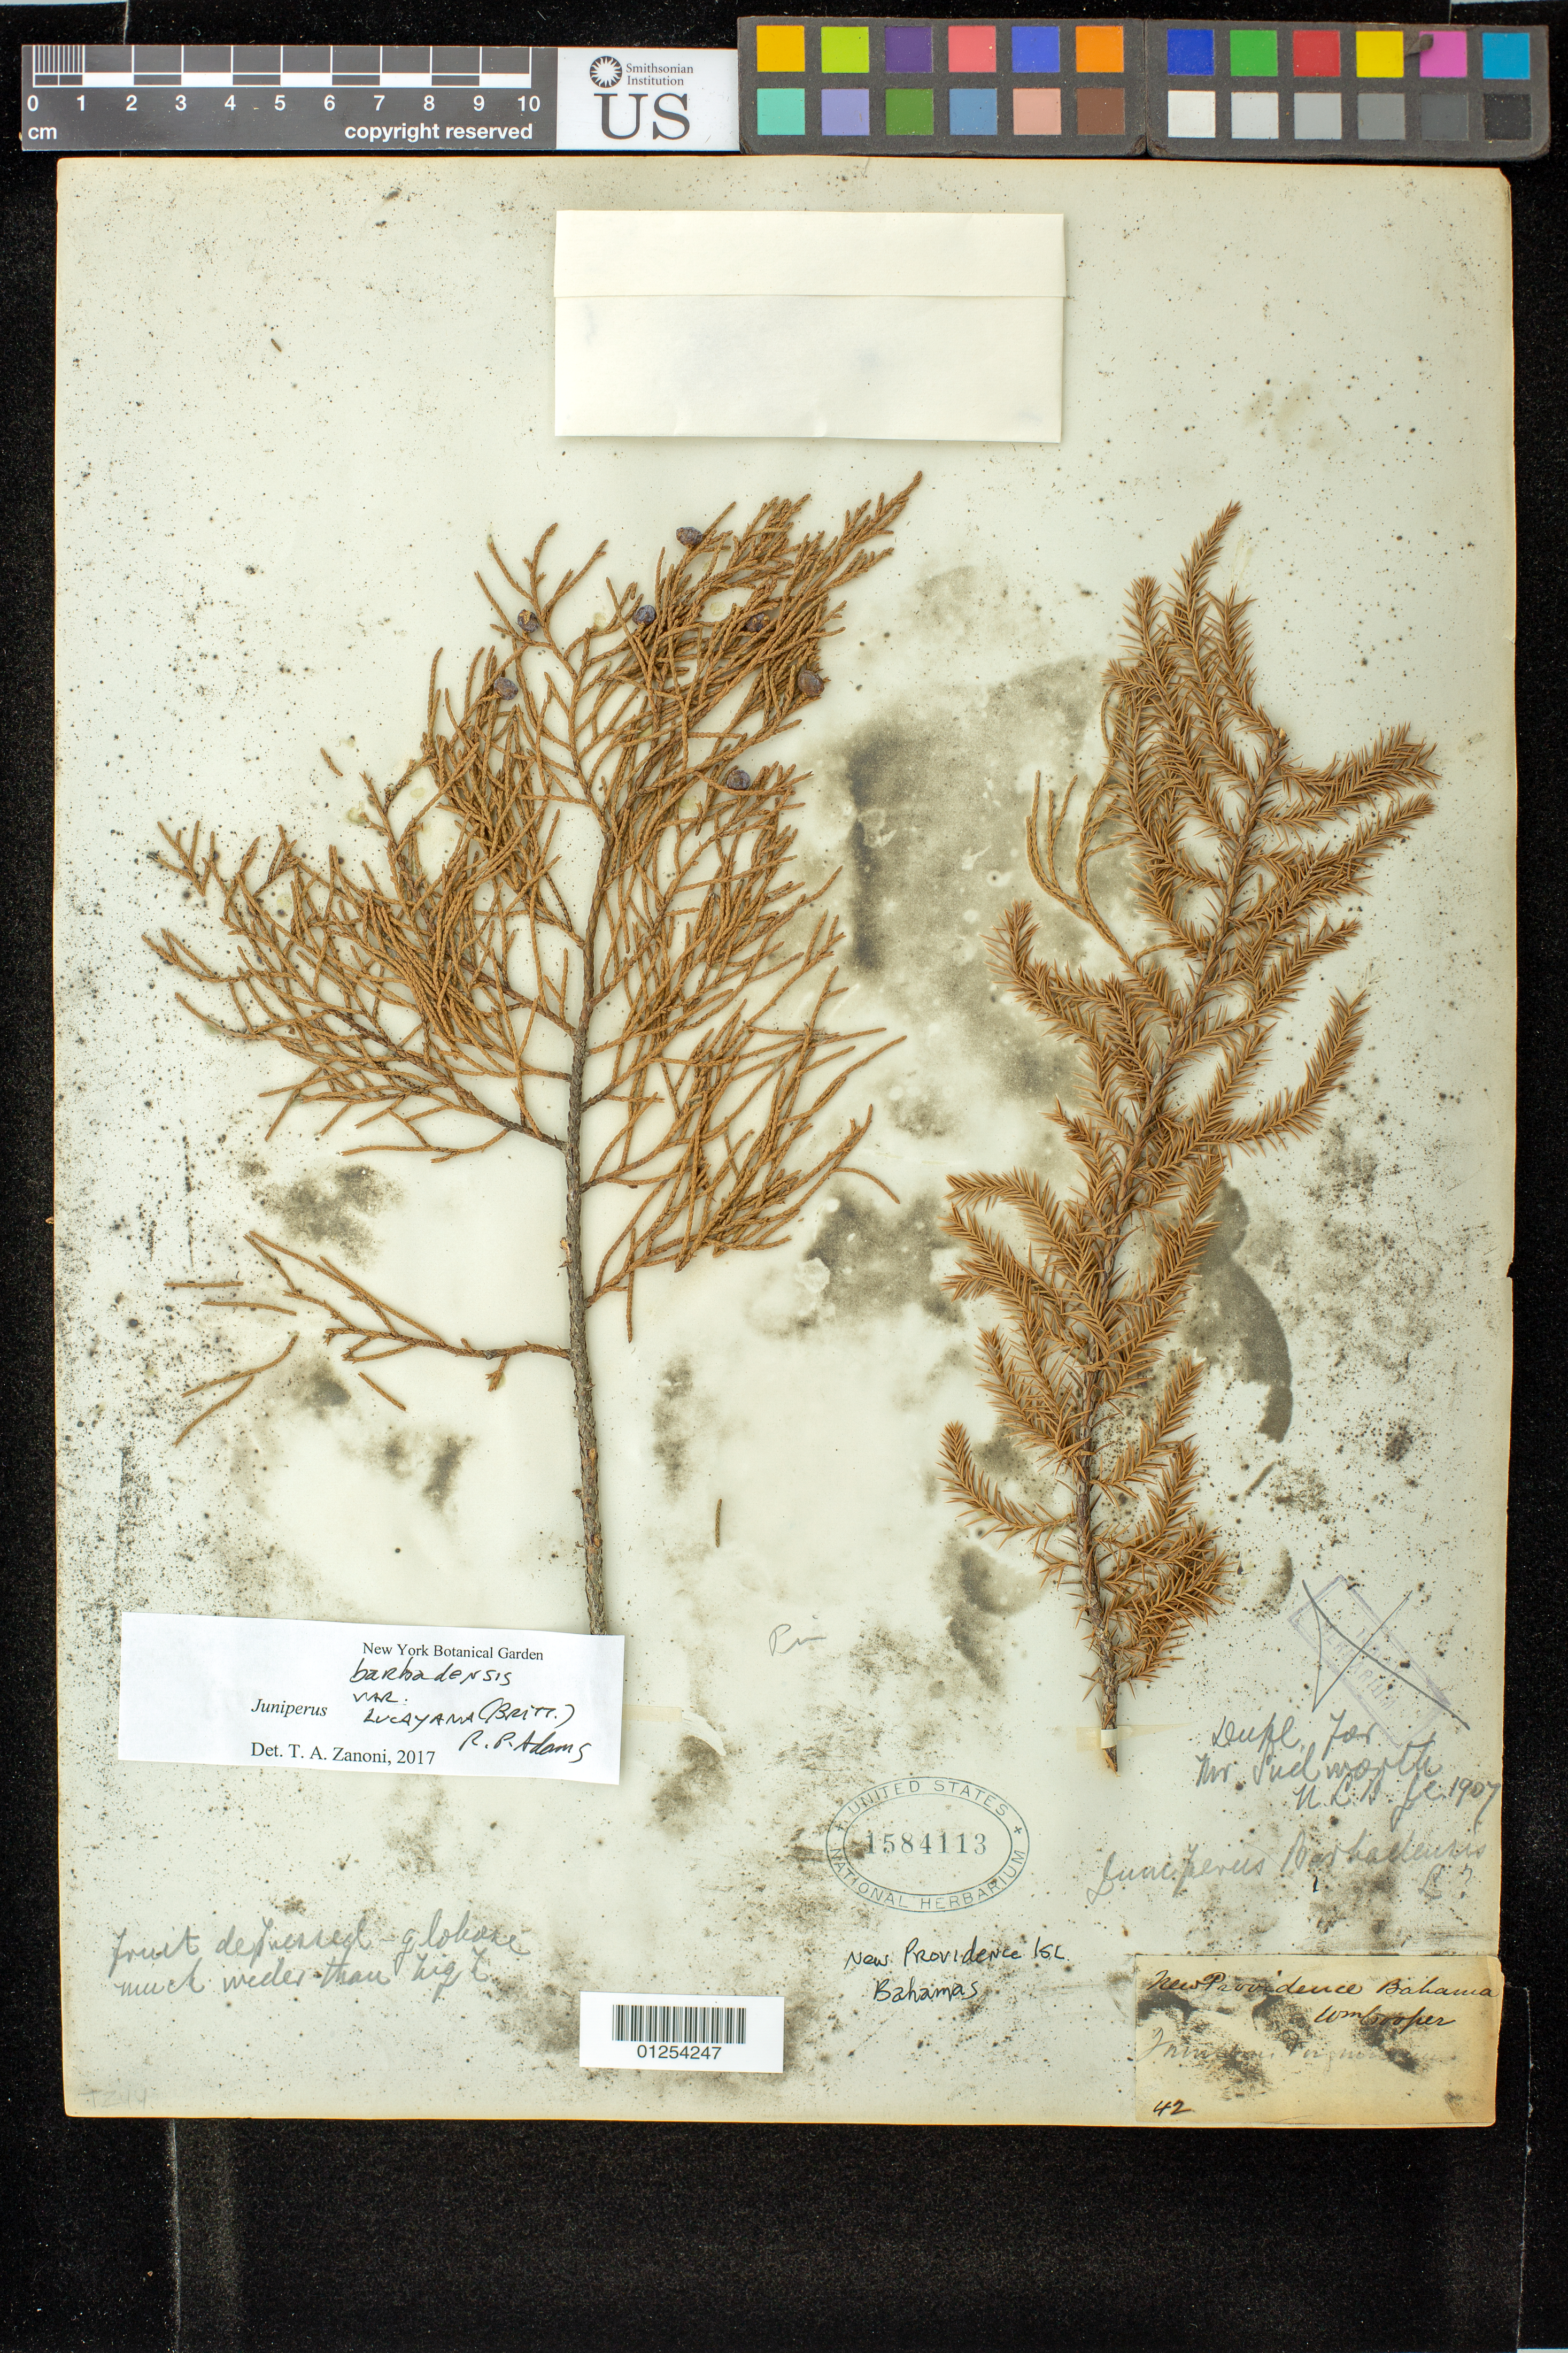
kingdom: Plantae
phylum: Tracheophyta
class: Pinopsida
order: Pinales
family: Cupressaceae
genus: Juniperus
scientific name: Juniperus barbadensis var. lucayana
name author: (Britton) R.P. Adams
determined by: Zanoni, T. A., (NY), New York Botanical Garden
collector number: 42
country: Bahamas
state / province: New Providence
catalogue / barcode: US 1584113